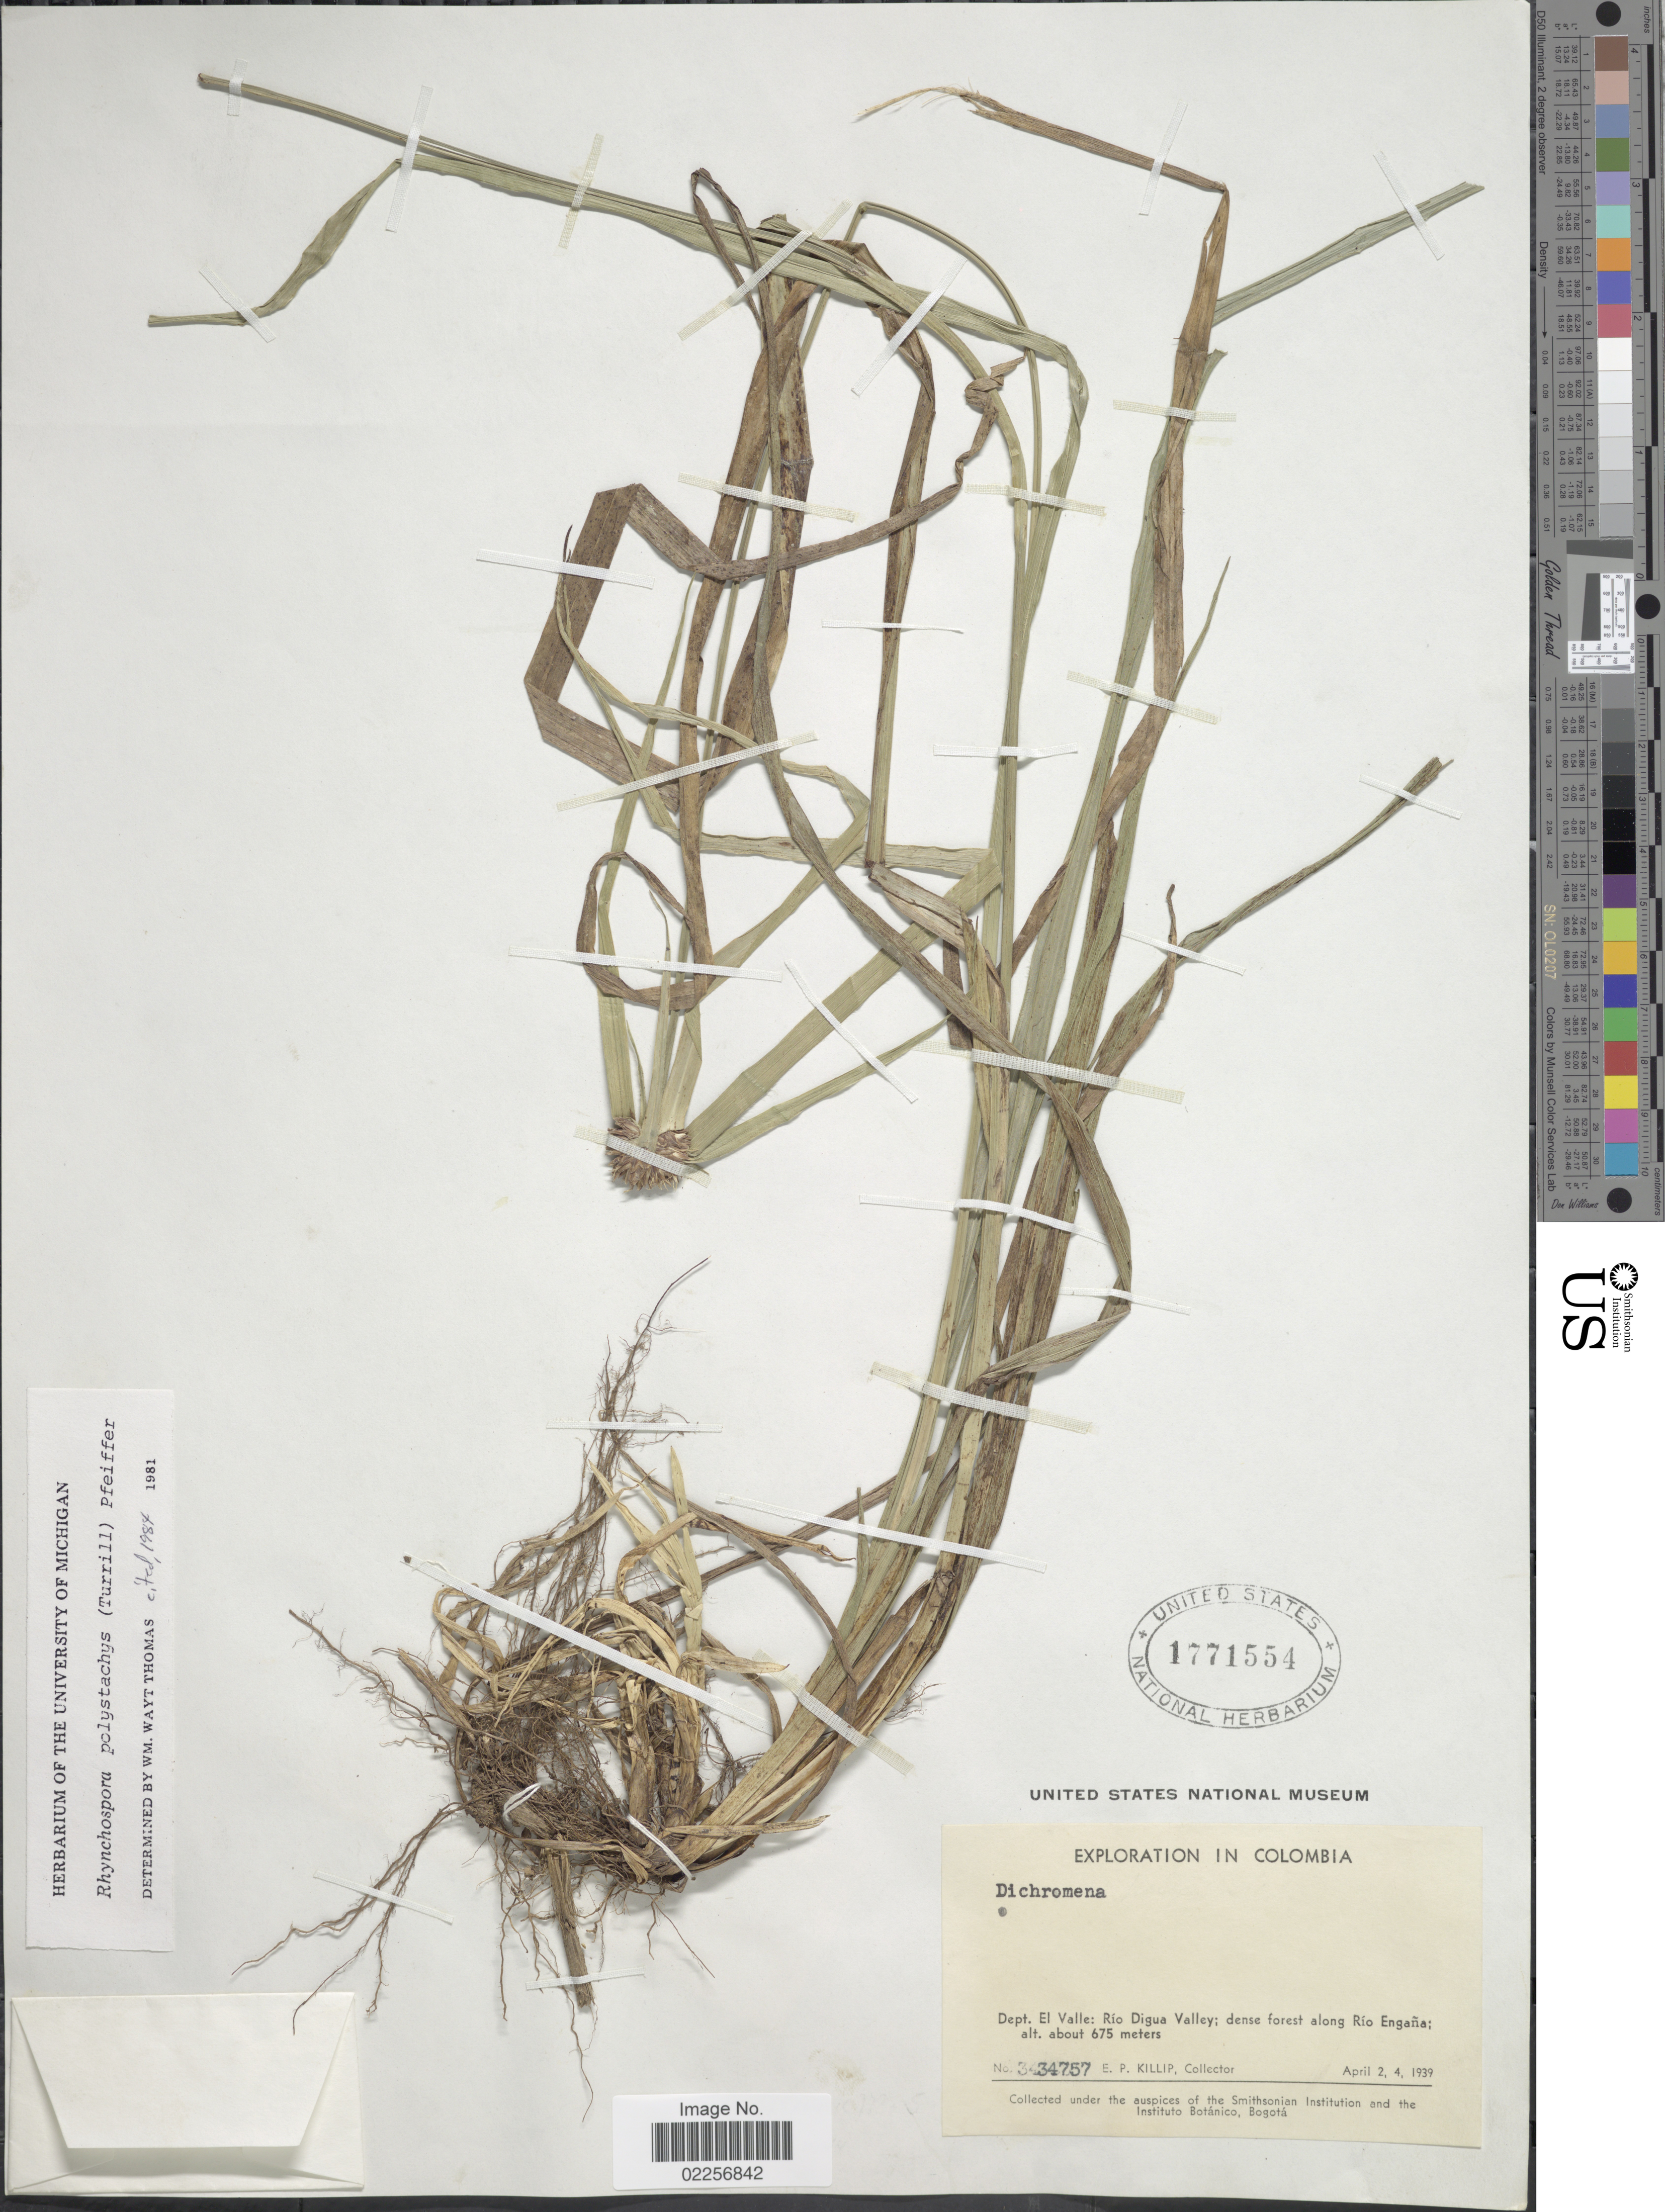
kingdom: Plantae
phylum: Tracheophyta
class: Liliopsida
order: Poales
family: Cyperaceae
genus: Rhynchospora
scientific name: Rhynchospora polystachys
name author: (Turrill) H. Pfeiff.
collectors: E. P. Killip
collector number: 34757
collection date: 1939-04-02/1939-04-04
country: Colombia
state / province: Valle del Cauca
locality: Dept. El Valle: Rio Digua Valley; dense forest along Rio Engana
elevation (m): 675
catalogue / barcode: US 1771554